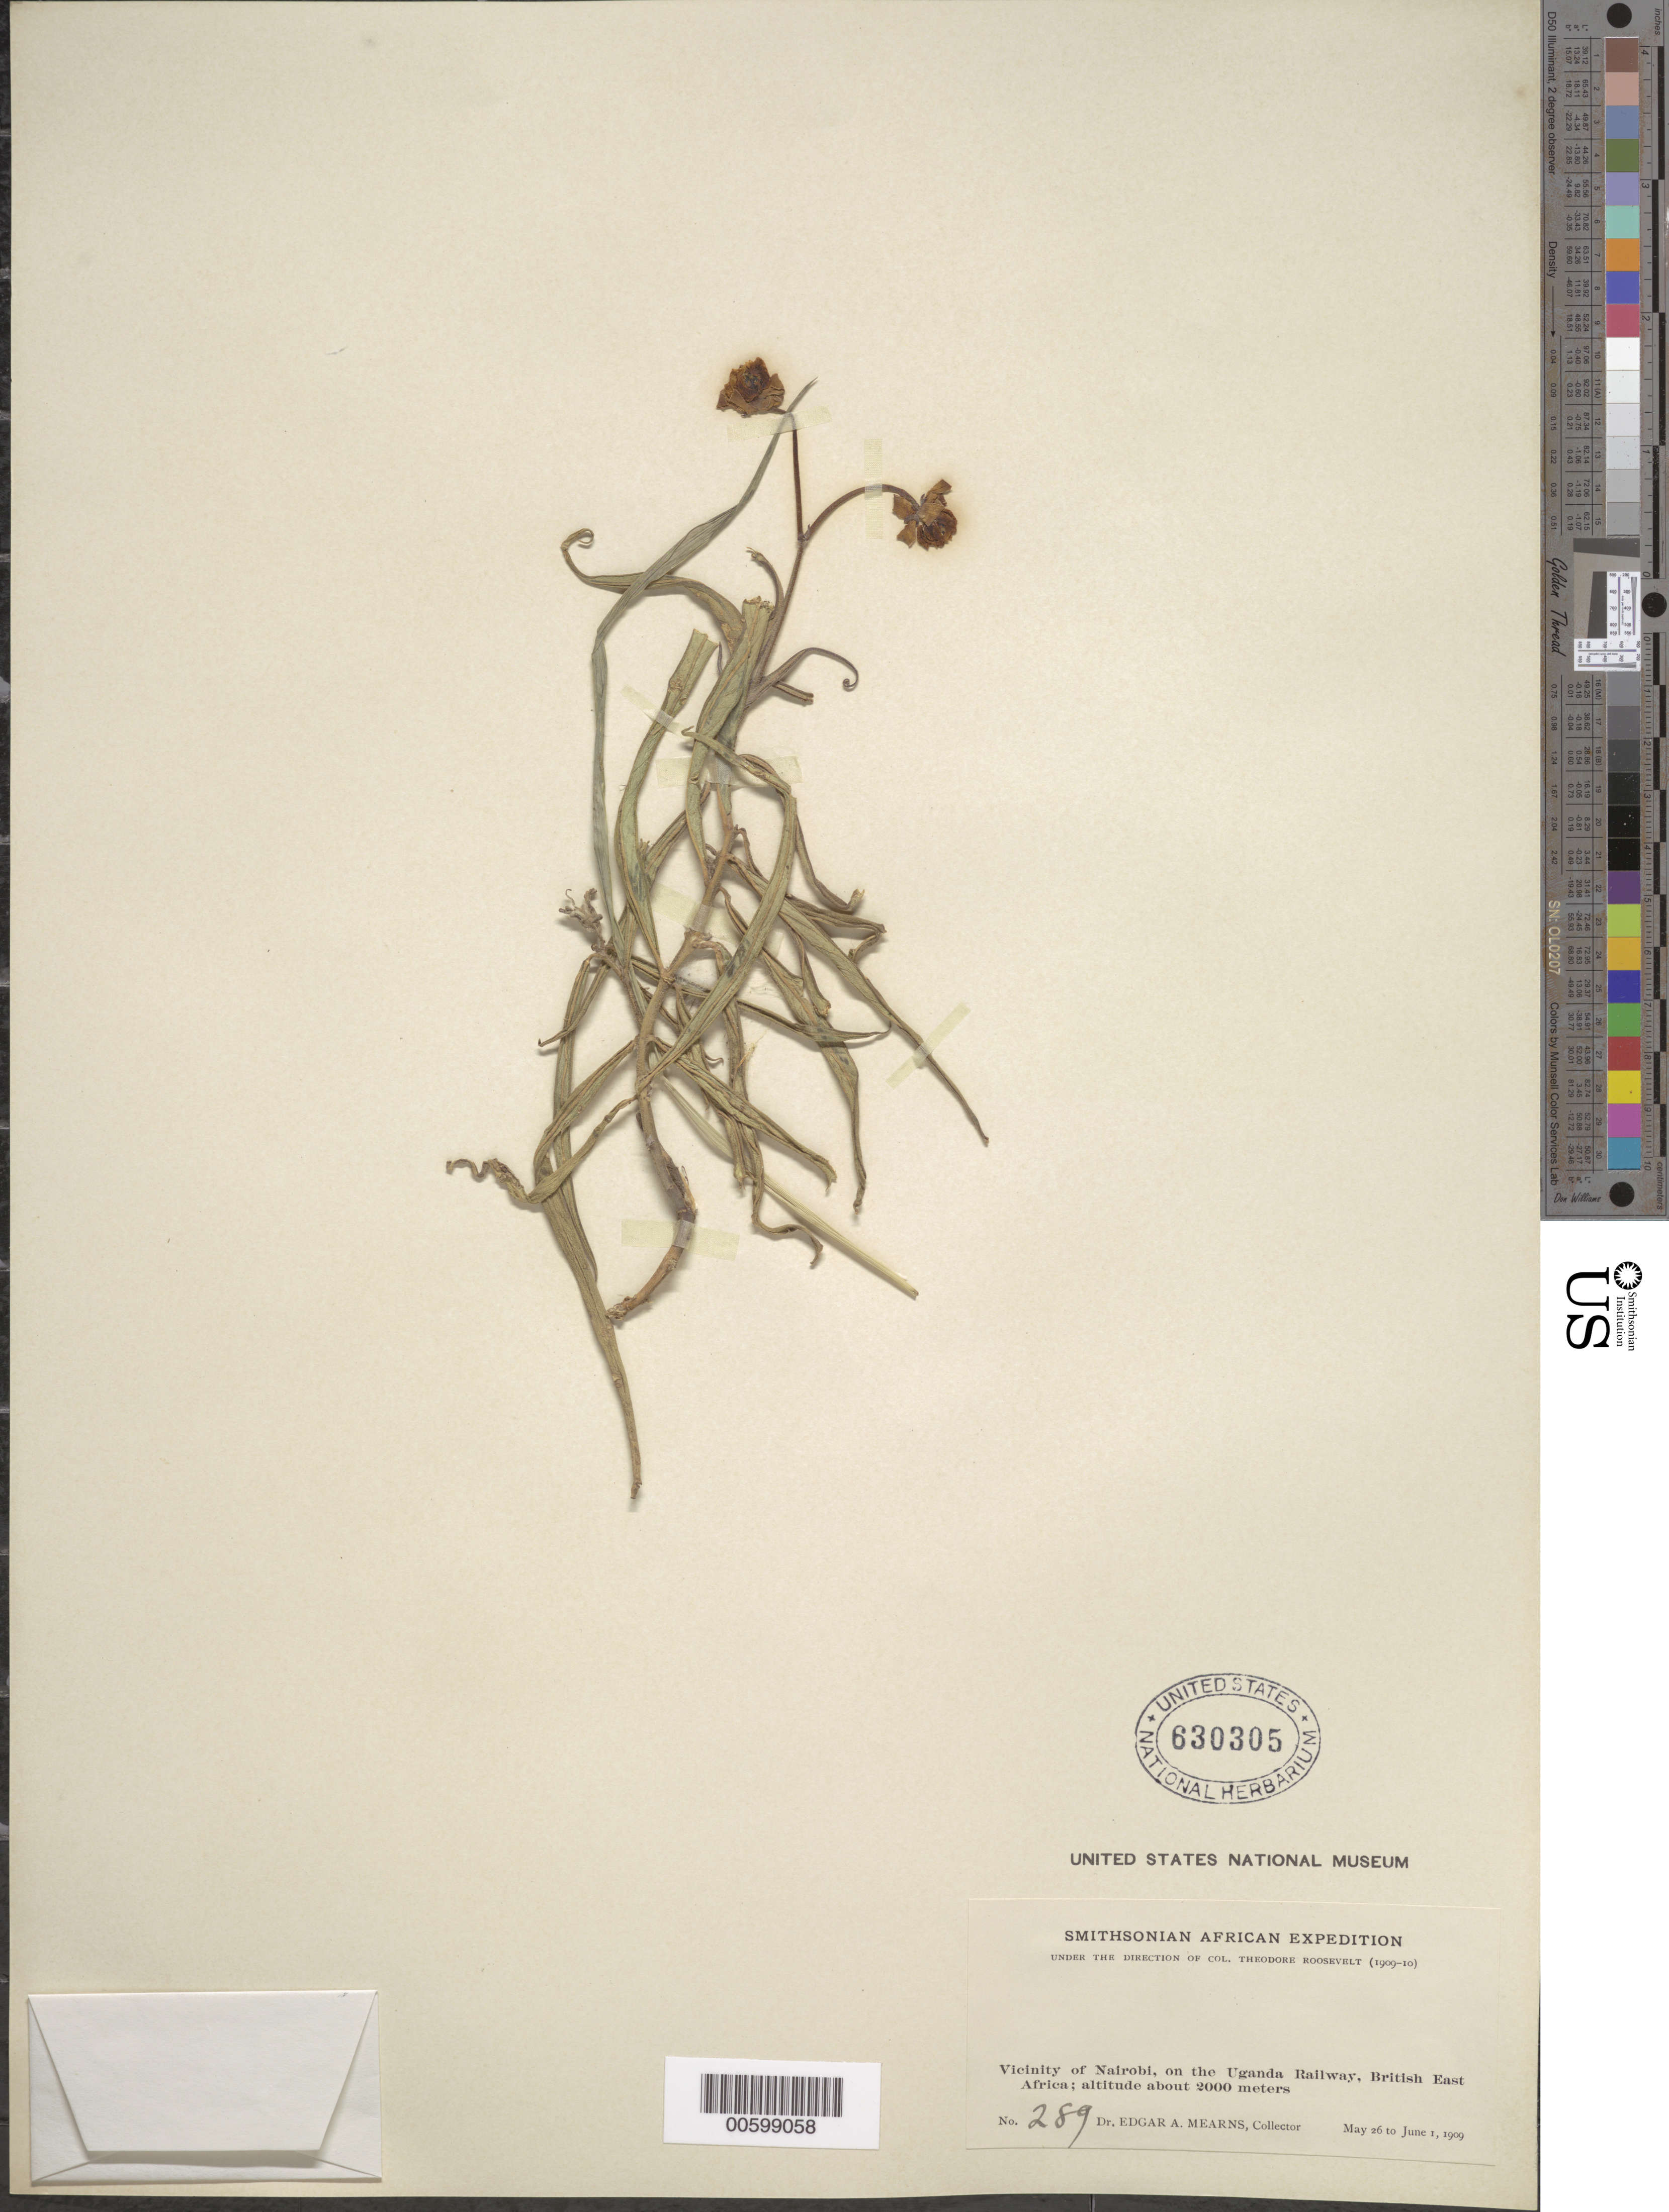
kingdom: Plantae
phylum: Tracheophyta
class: Magnoliopsida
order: Gentianales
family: Apocynaceae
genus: Matelea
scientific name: Matelea stenopetala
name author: Sandwith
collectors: E. A. Mearns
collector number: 289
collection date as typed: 26 May 1909 to 01 Jun 1909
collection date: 1909-05-26/1909-06-01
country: Kenya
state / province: Nairobi Area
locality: Vicinity of Nairobi, on the Uganda railway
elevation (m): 2000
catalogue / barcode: US 630305